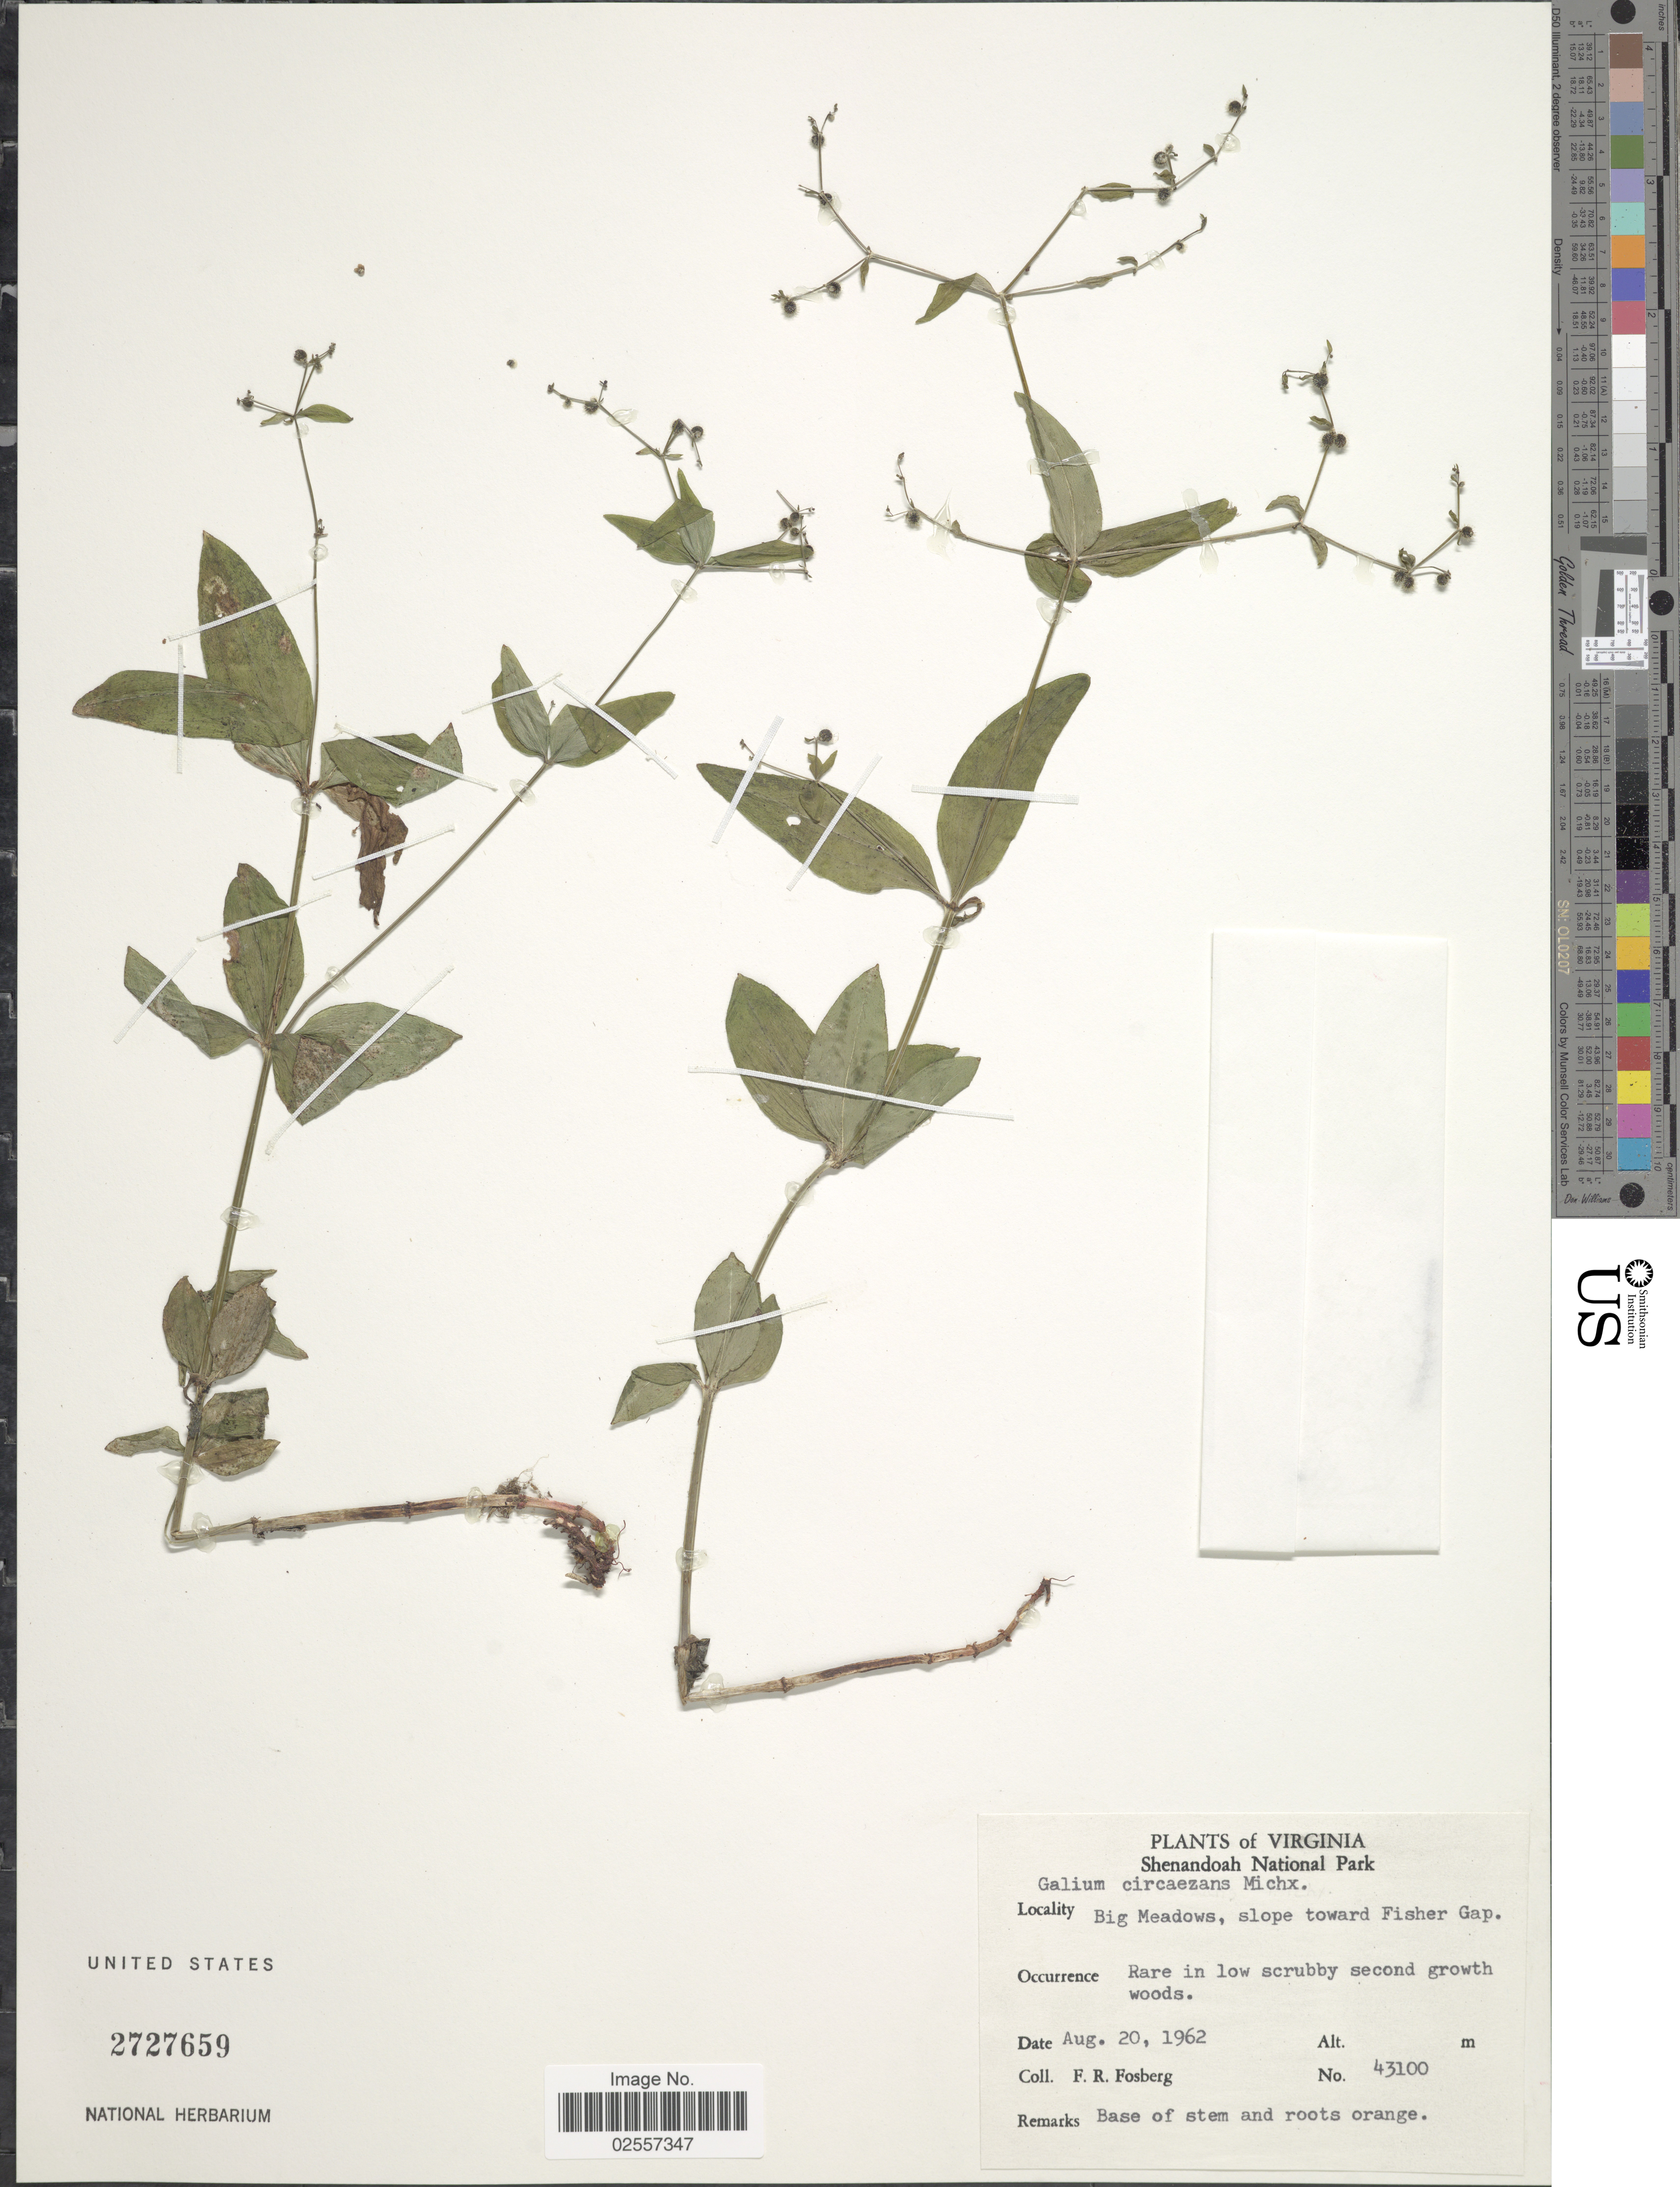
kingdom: Plantae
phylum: Tracheophyta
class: Magnoliopsida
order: Gentianales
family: Rubiaceae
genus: Galium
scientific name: Galium circaezans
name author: Michx.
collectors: F. R. Fosberg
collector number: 43100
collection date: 1962-08-20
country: United States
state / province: Virginia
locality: Shenandoah National Park. Big Meadows, slope toward Fisher Gap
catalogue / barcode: US 2727659